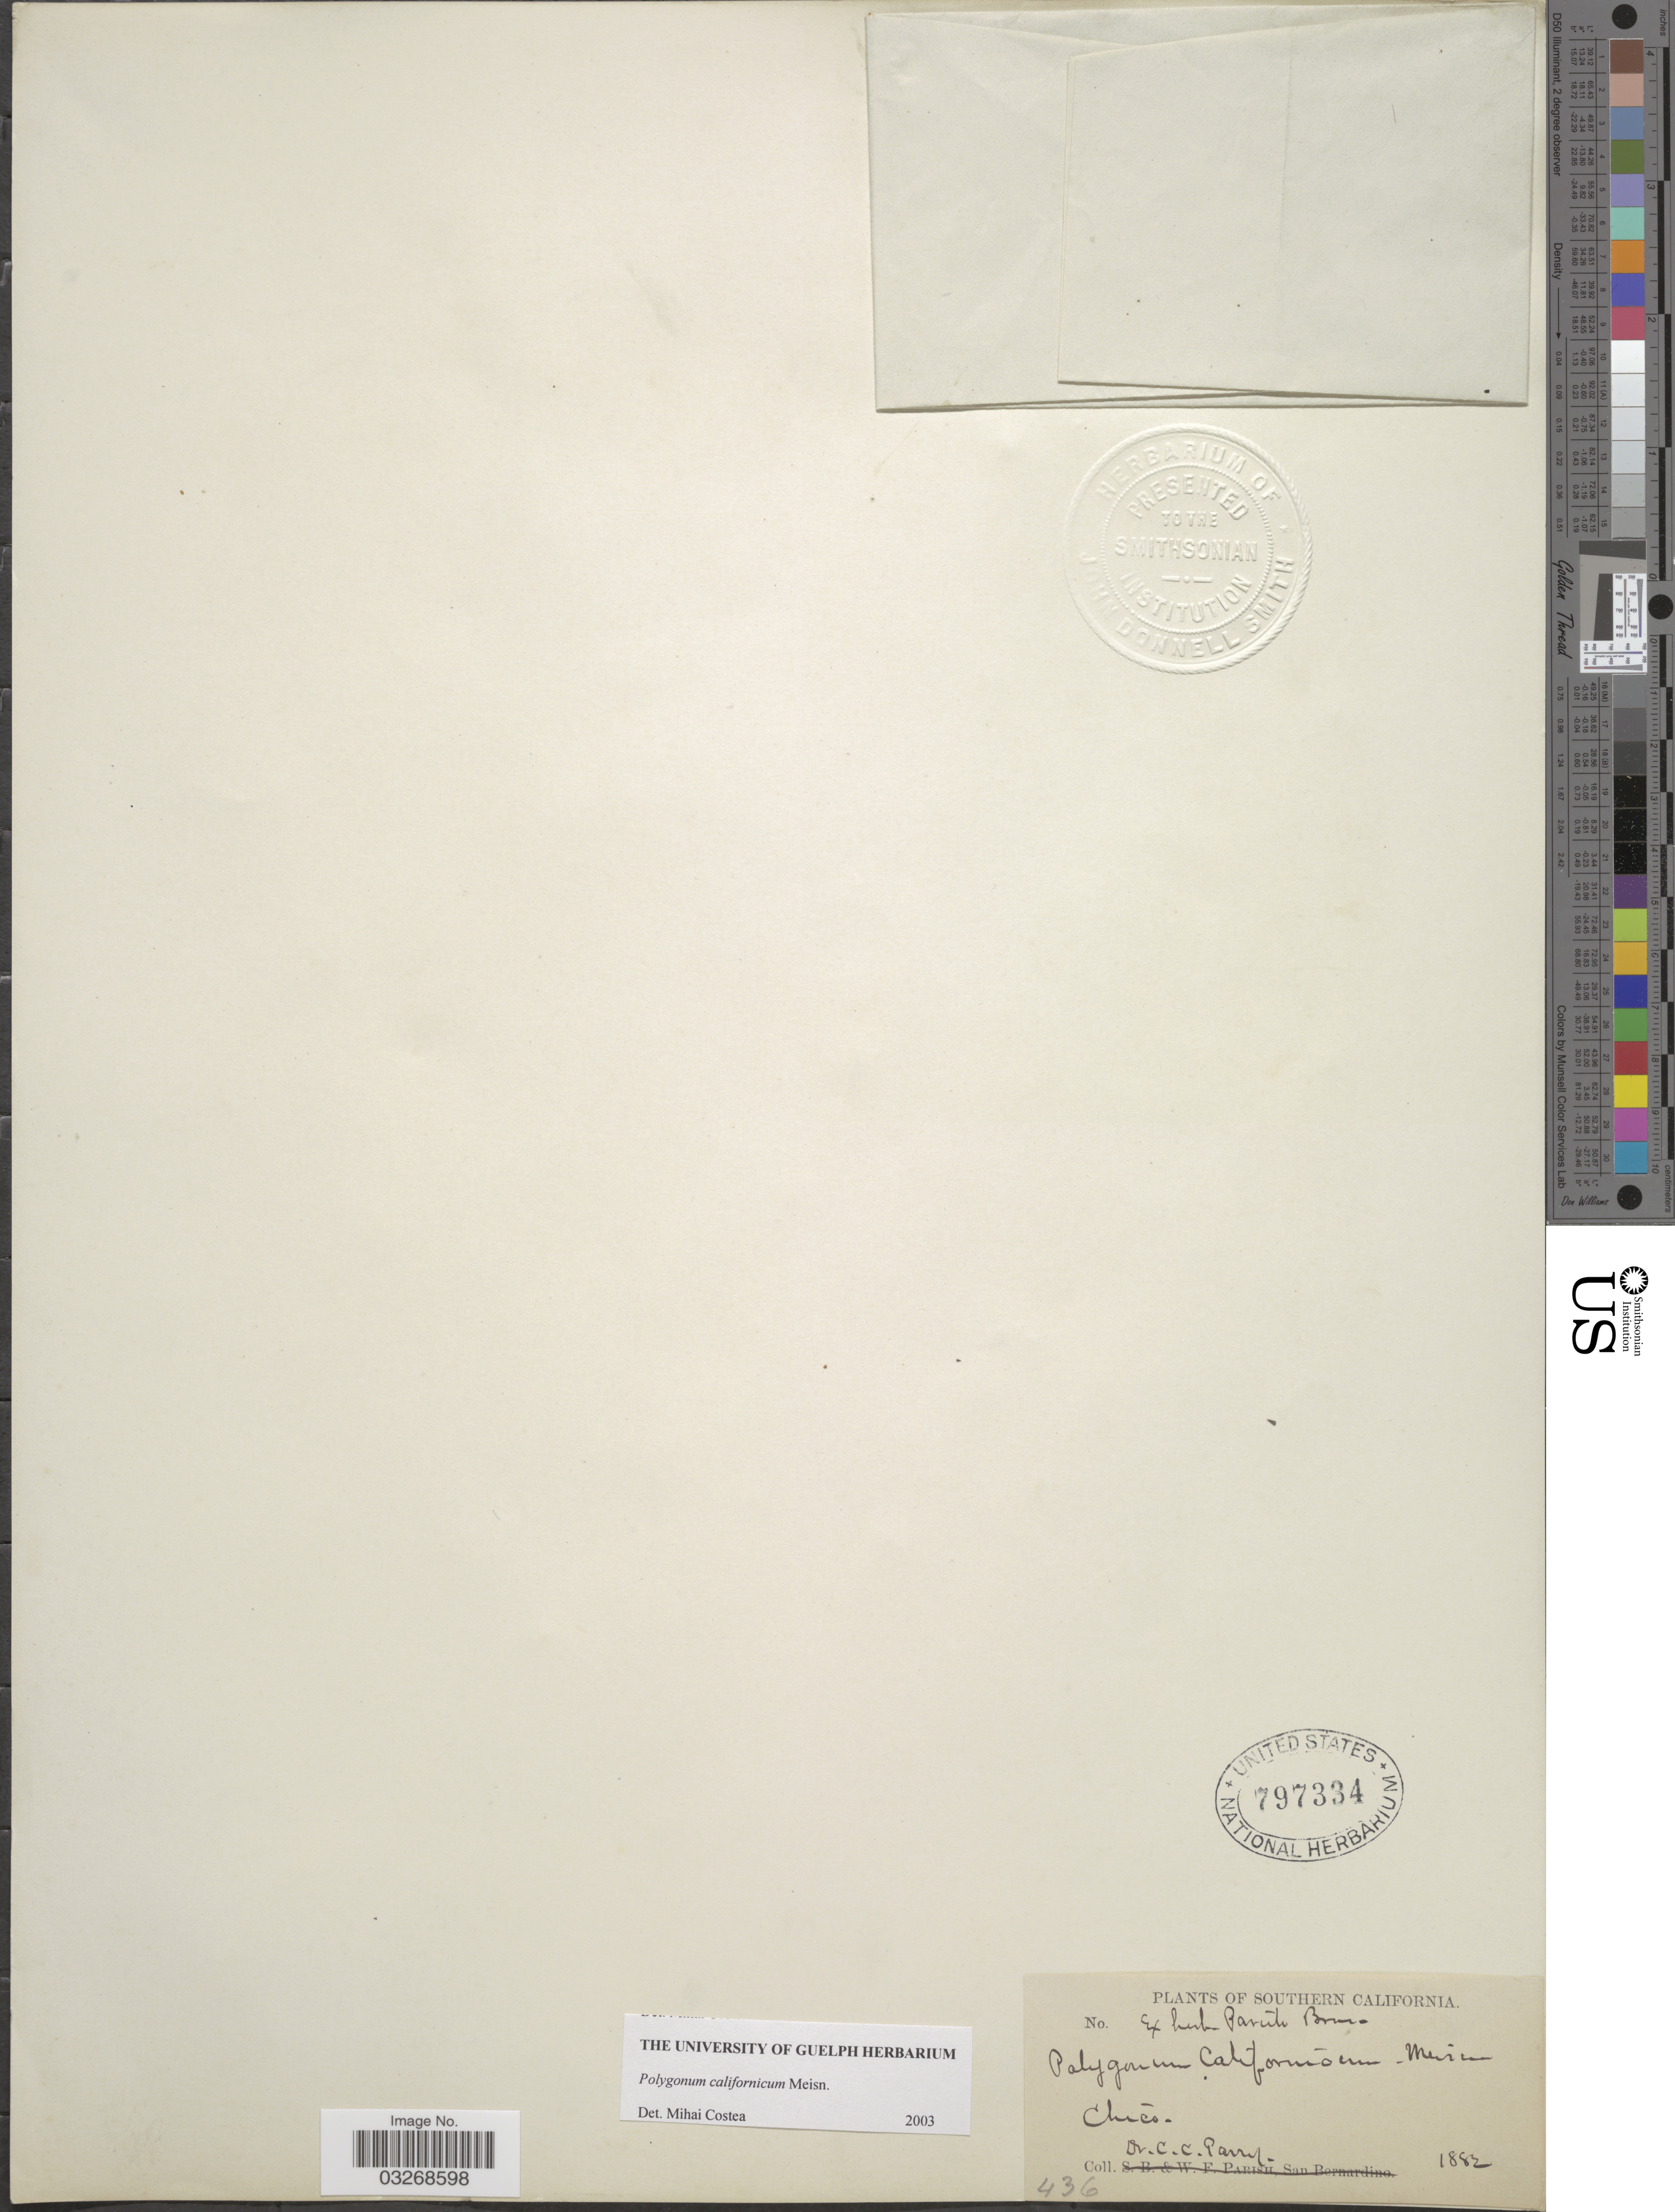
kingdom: Plantae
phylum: Tracheophyta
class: Magnoliopsida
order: Caryophyllales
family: Polygonaceae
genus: Polygonum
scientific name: Polygonum californicum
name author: Meisn.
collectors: C. C. Parry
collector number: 436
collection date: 1882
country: United States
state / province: California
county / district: Butte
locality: Southern California. Chico.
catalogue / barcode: US 797334